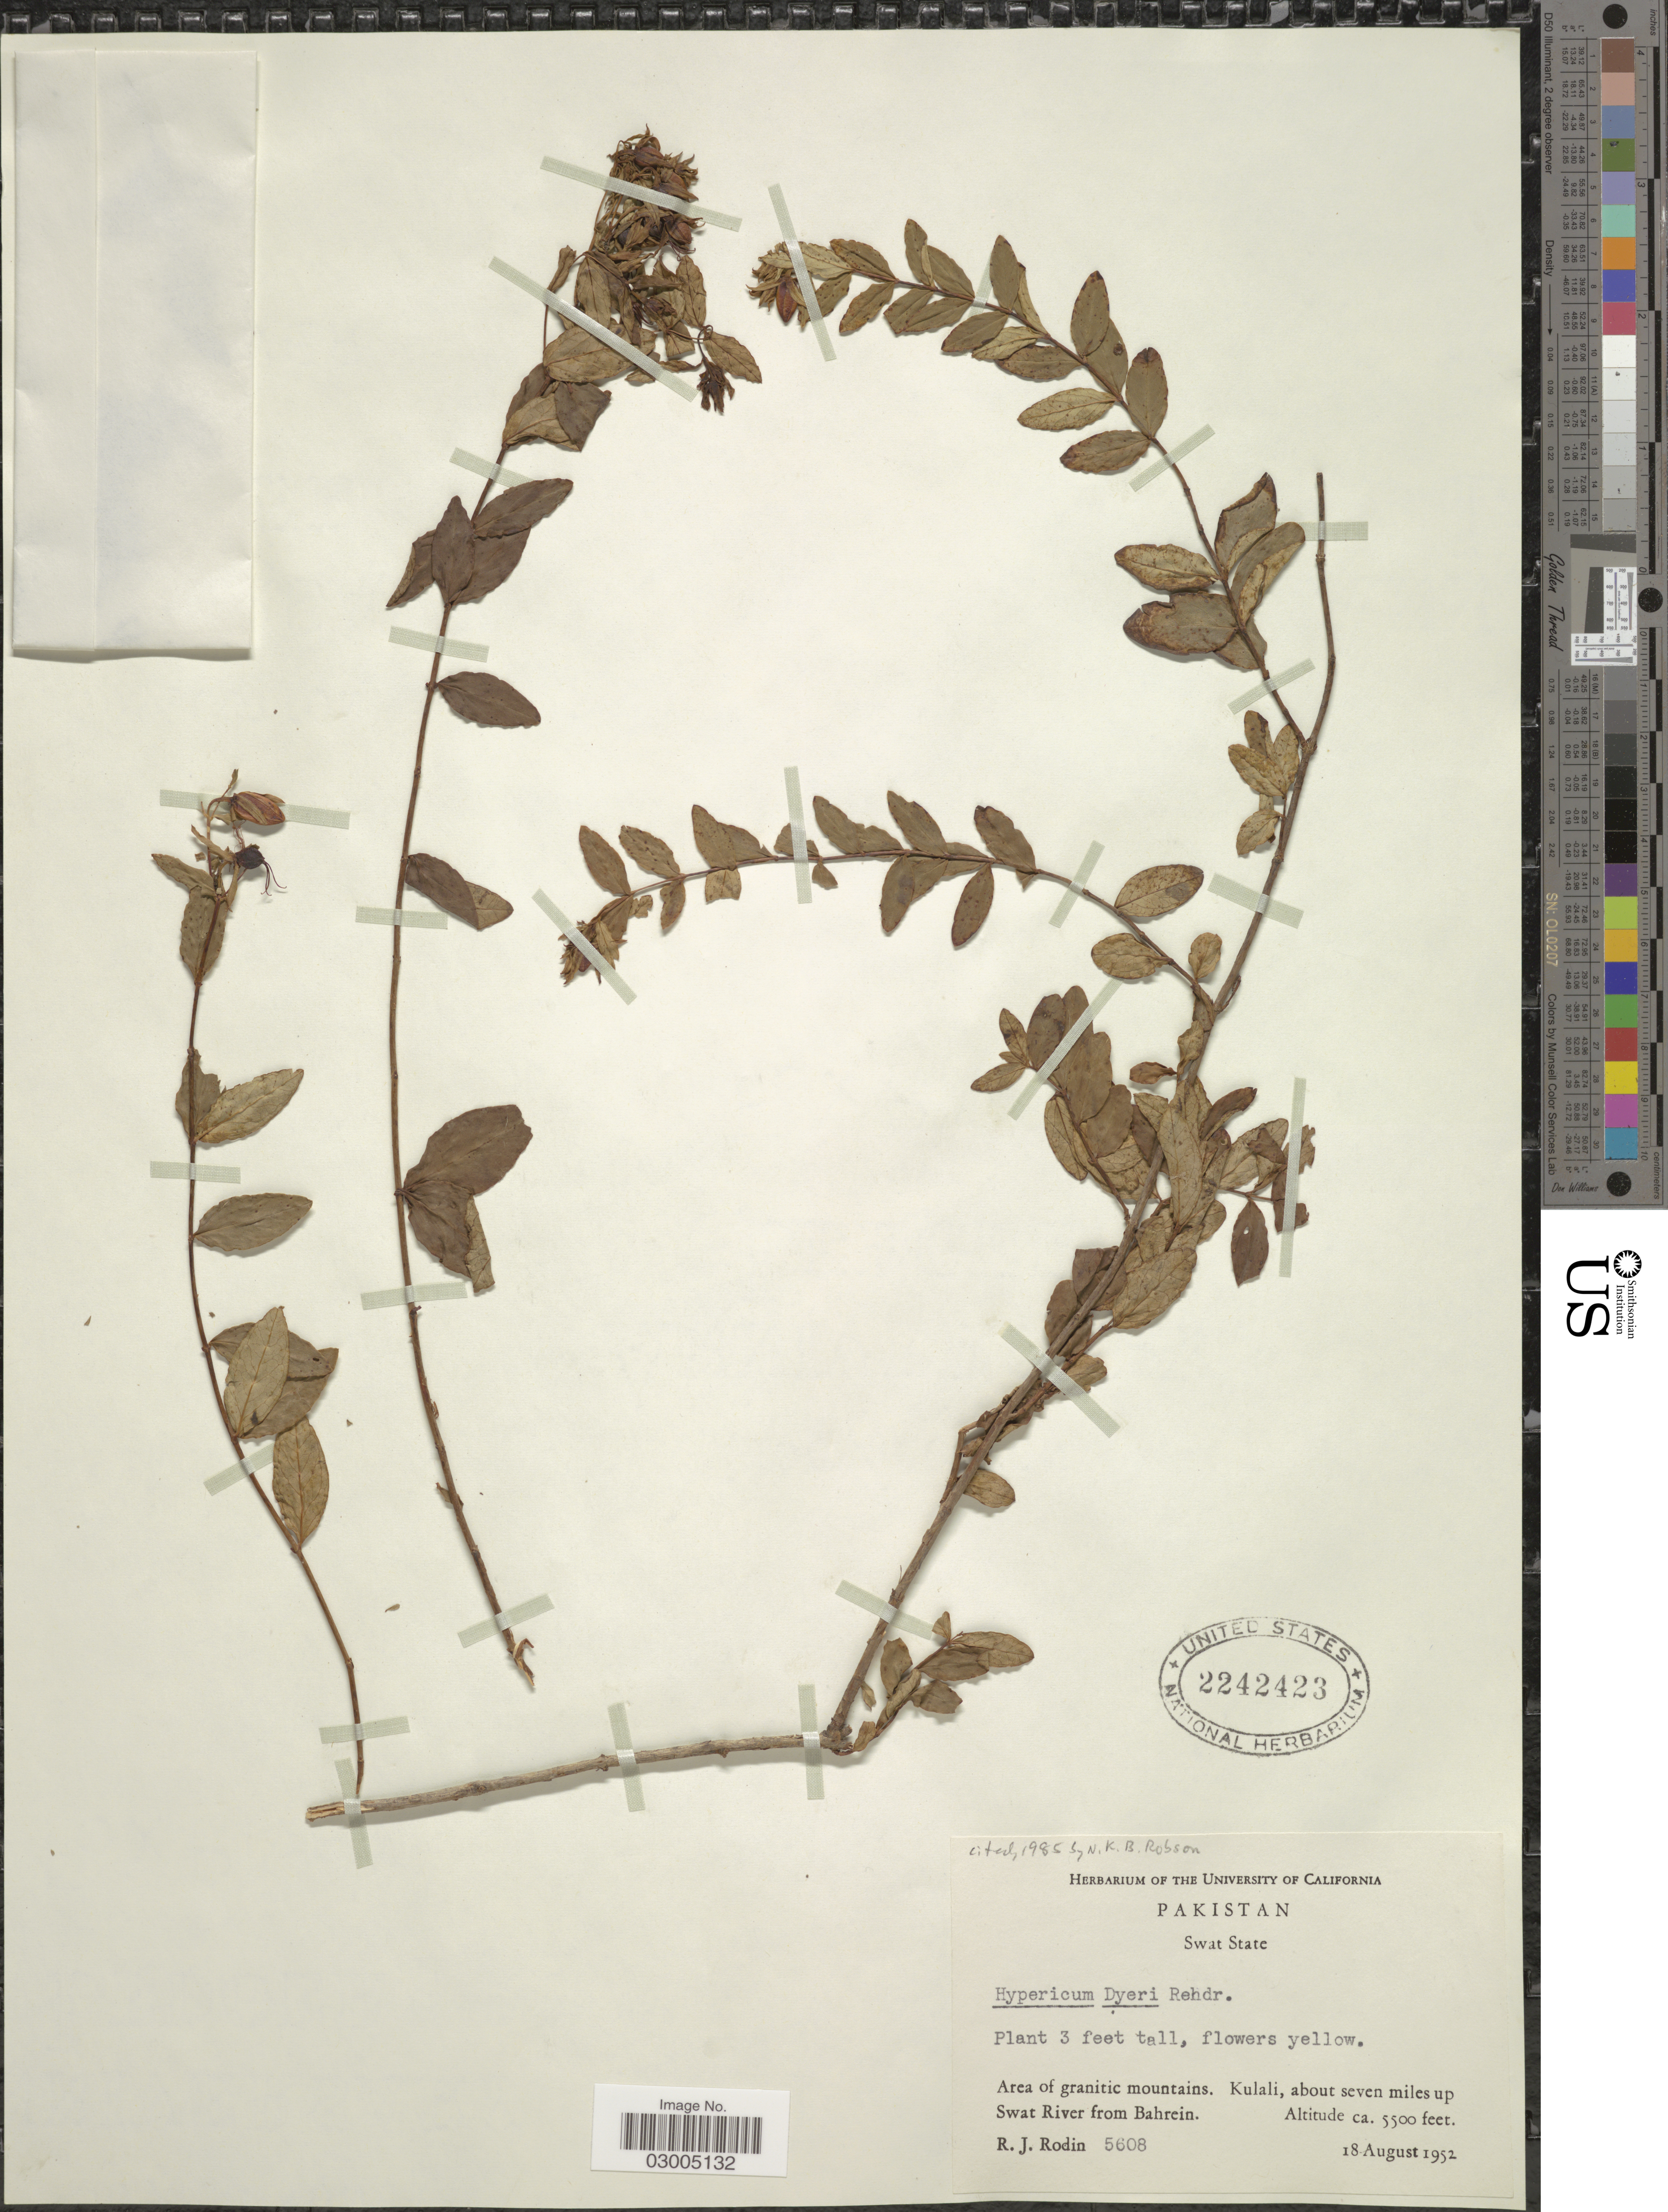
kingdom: Plantae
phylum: Tracheophyta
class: Magnoliopsida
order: Malpighiales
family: Hypericaceae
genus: Hypericum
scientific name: Hypericum dyeri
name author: Rehder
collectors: R. J. Rodin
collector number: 5608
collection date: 1952-08-18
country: Pakistan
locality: Swat State. Area of granitic mountains. Kulali, about seven miles up Swat River from Bahrein.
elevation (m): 1676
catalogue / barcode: US 2242423